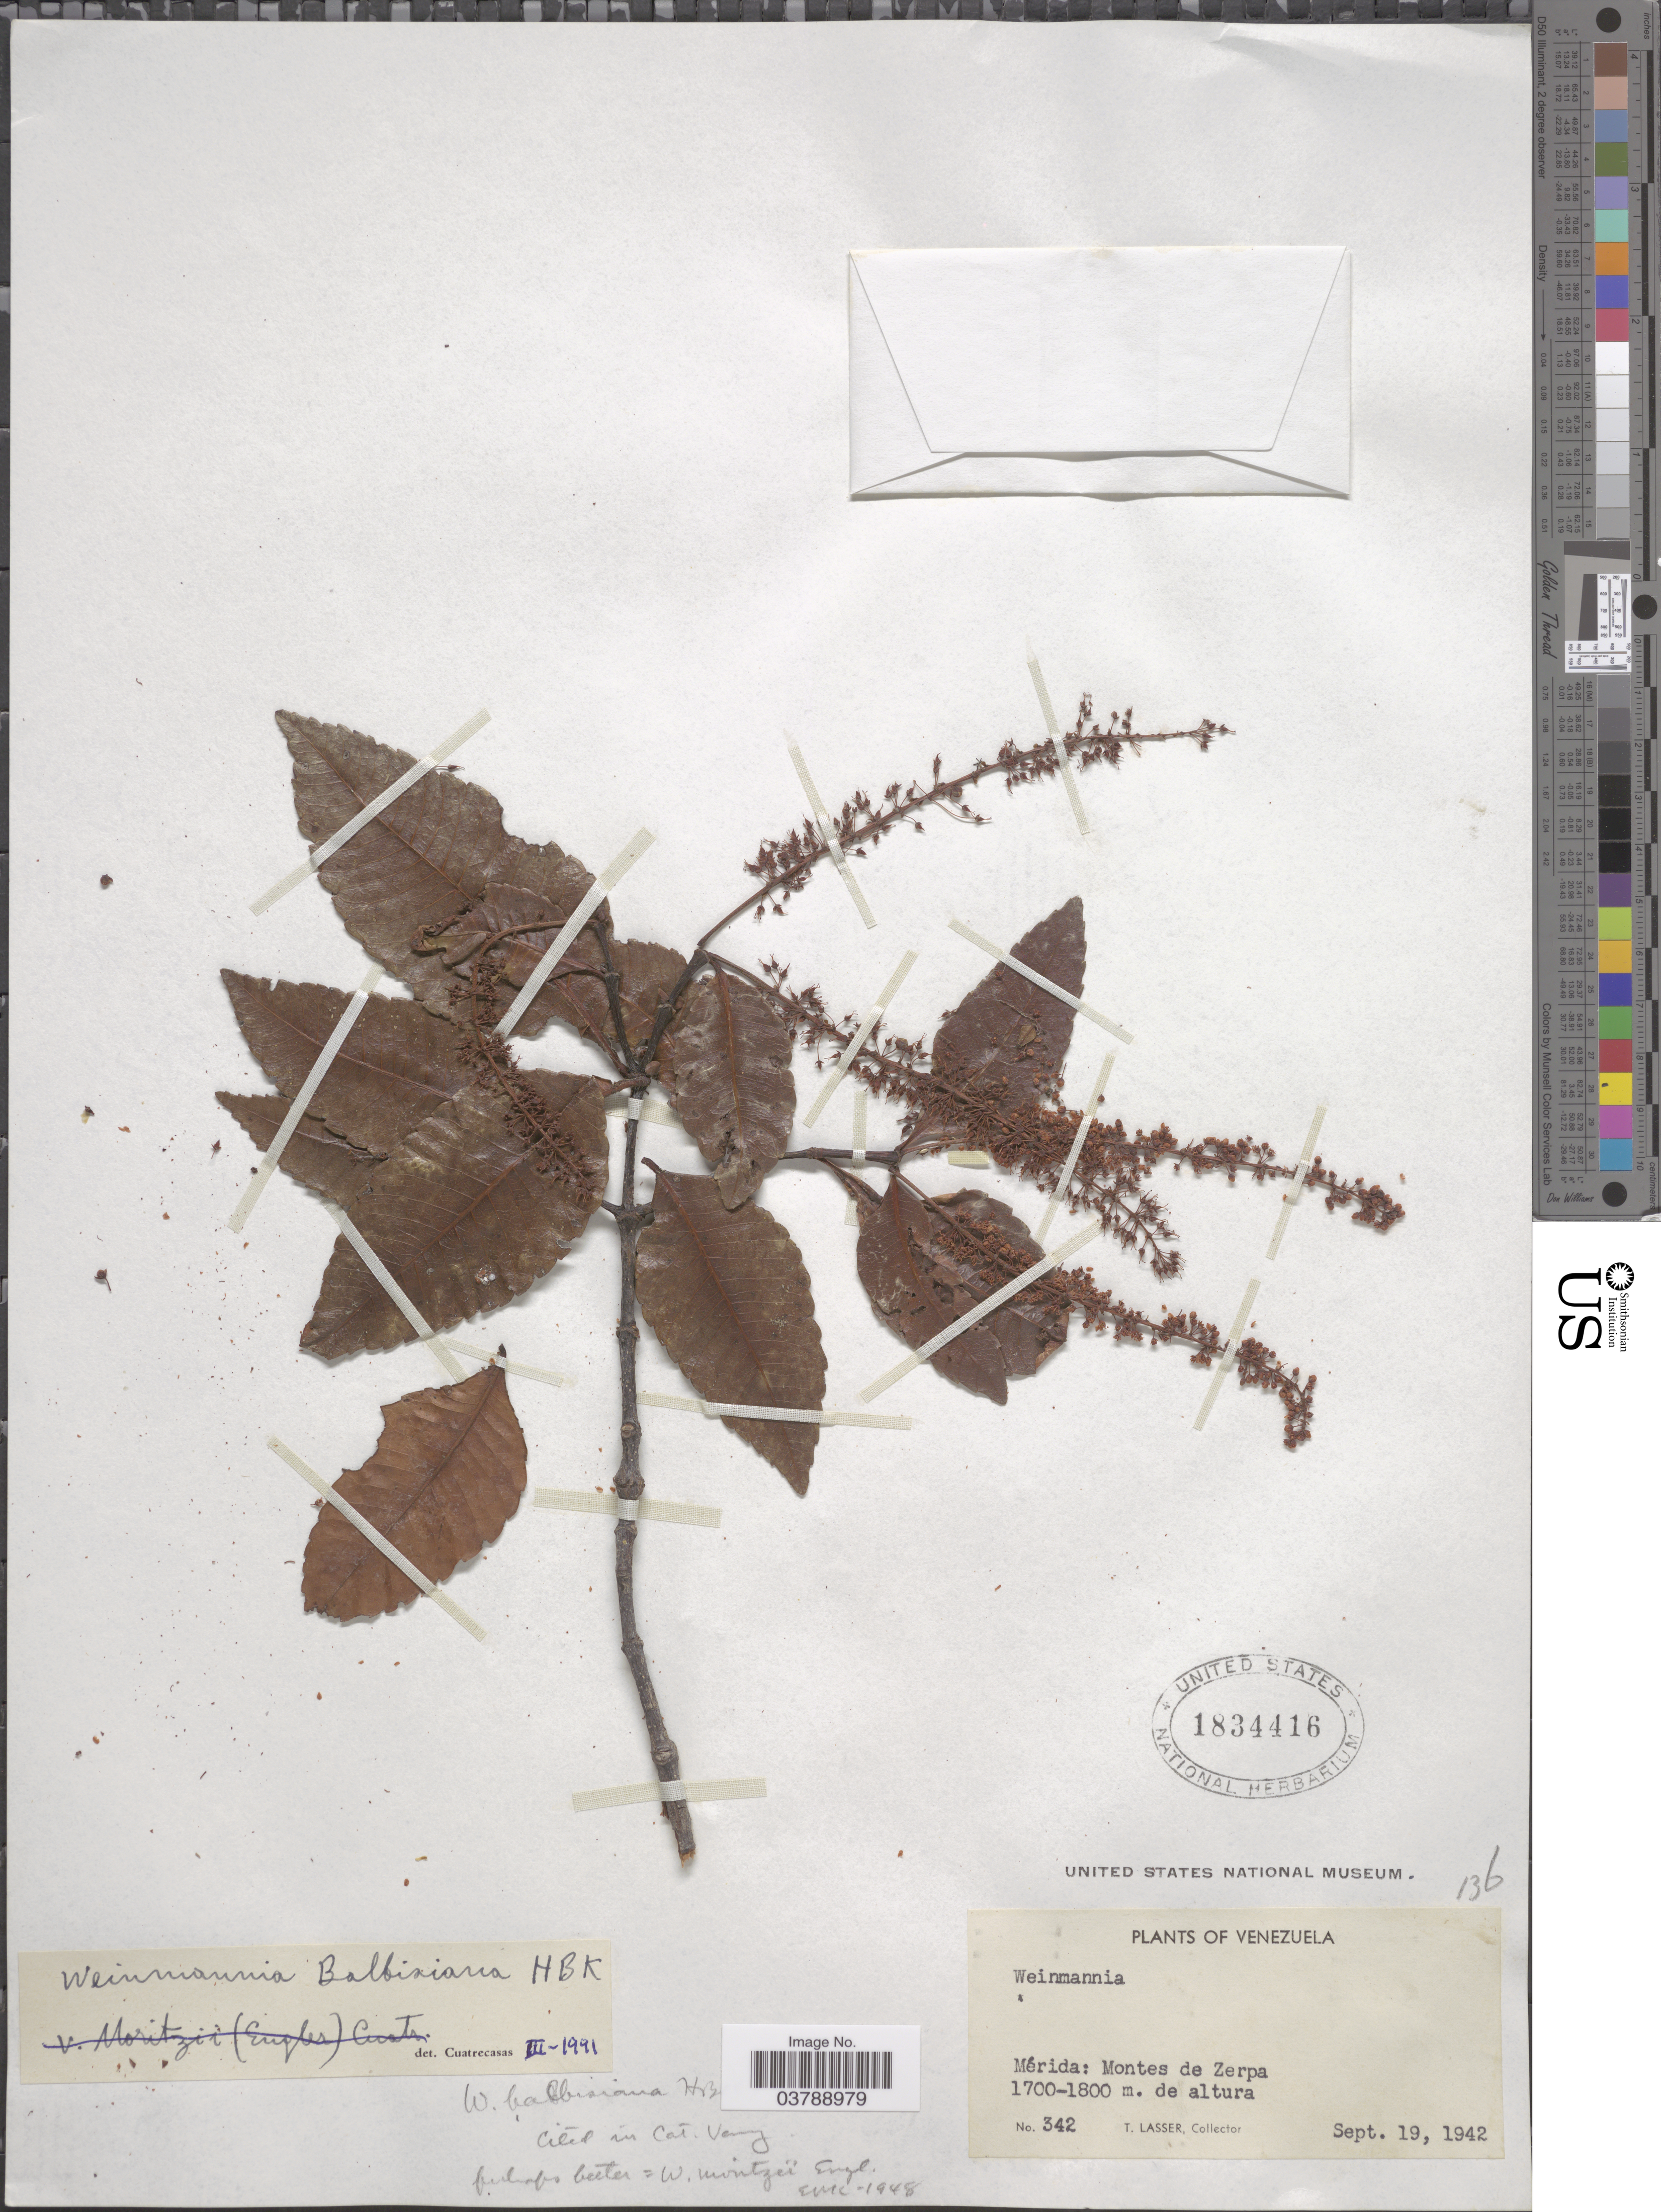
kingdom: Plantae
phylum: Tracheophyta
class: Magnoliopsida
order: Oxalidales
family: Cunoniaceae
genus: Weinmannia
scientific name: Weinmannia balbisiana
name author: Kunth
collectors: T. Lasser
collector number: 342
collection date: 1942-09-19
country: Venezuela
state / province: Merida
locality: Montes de Zerpa.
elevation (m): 1700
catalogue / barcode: US 1834416